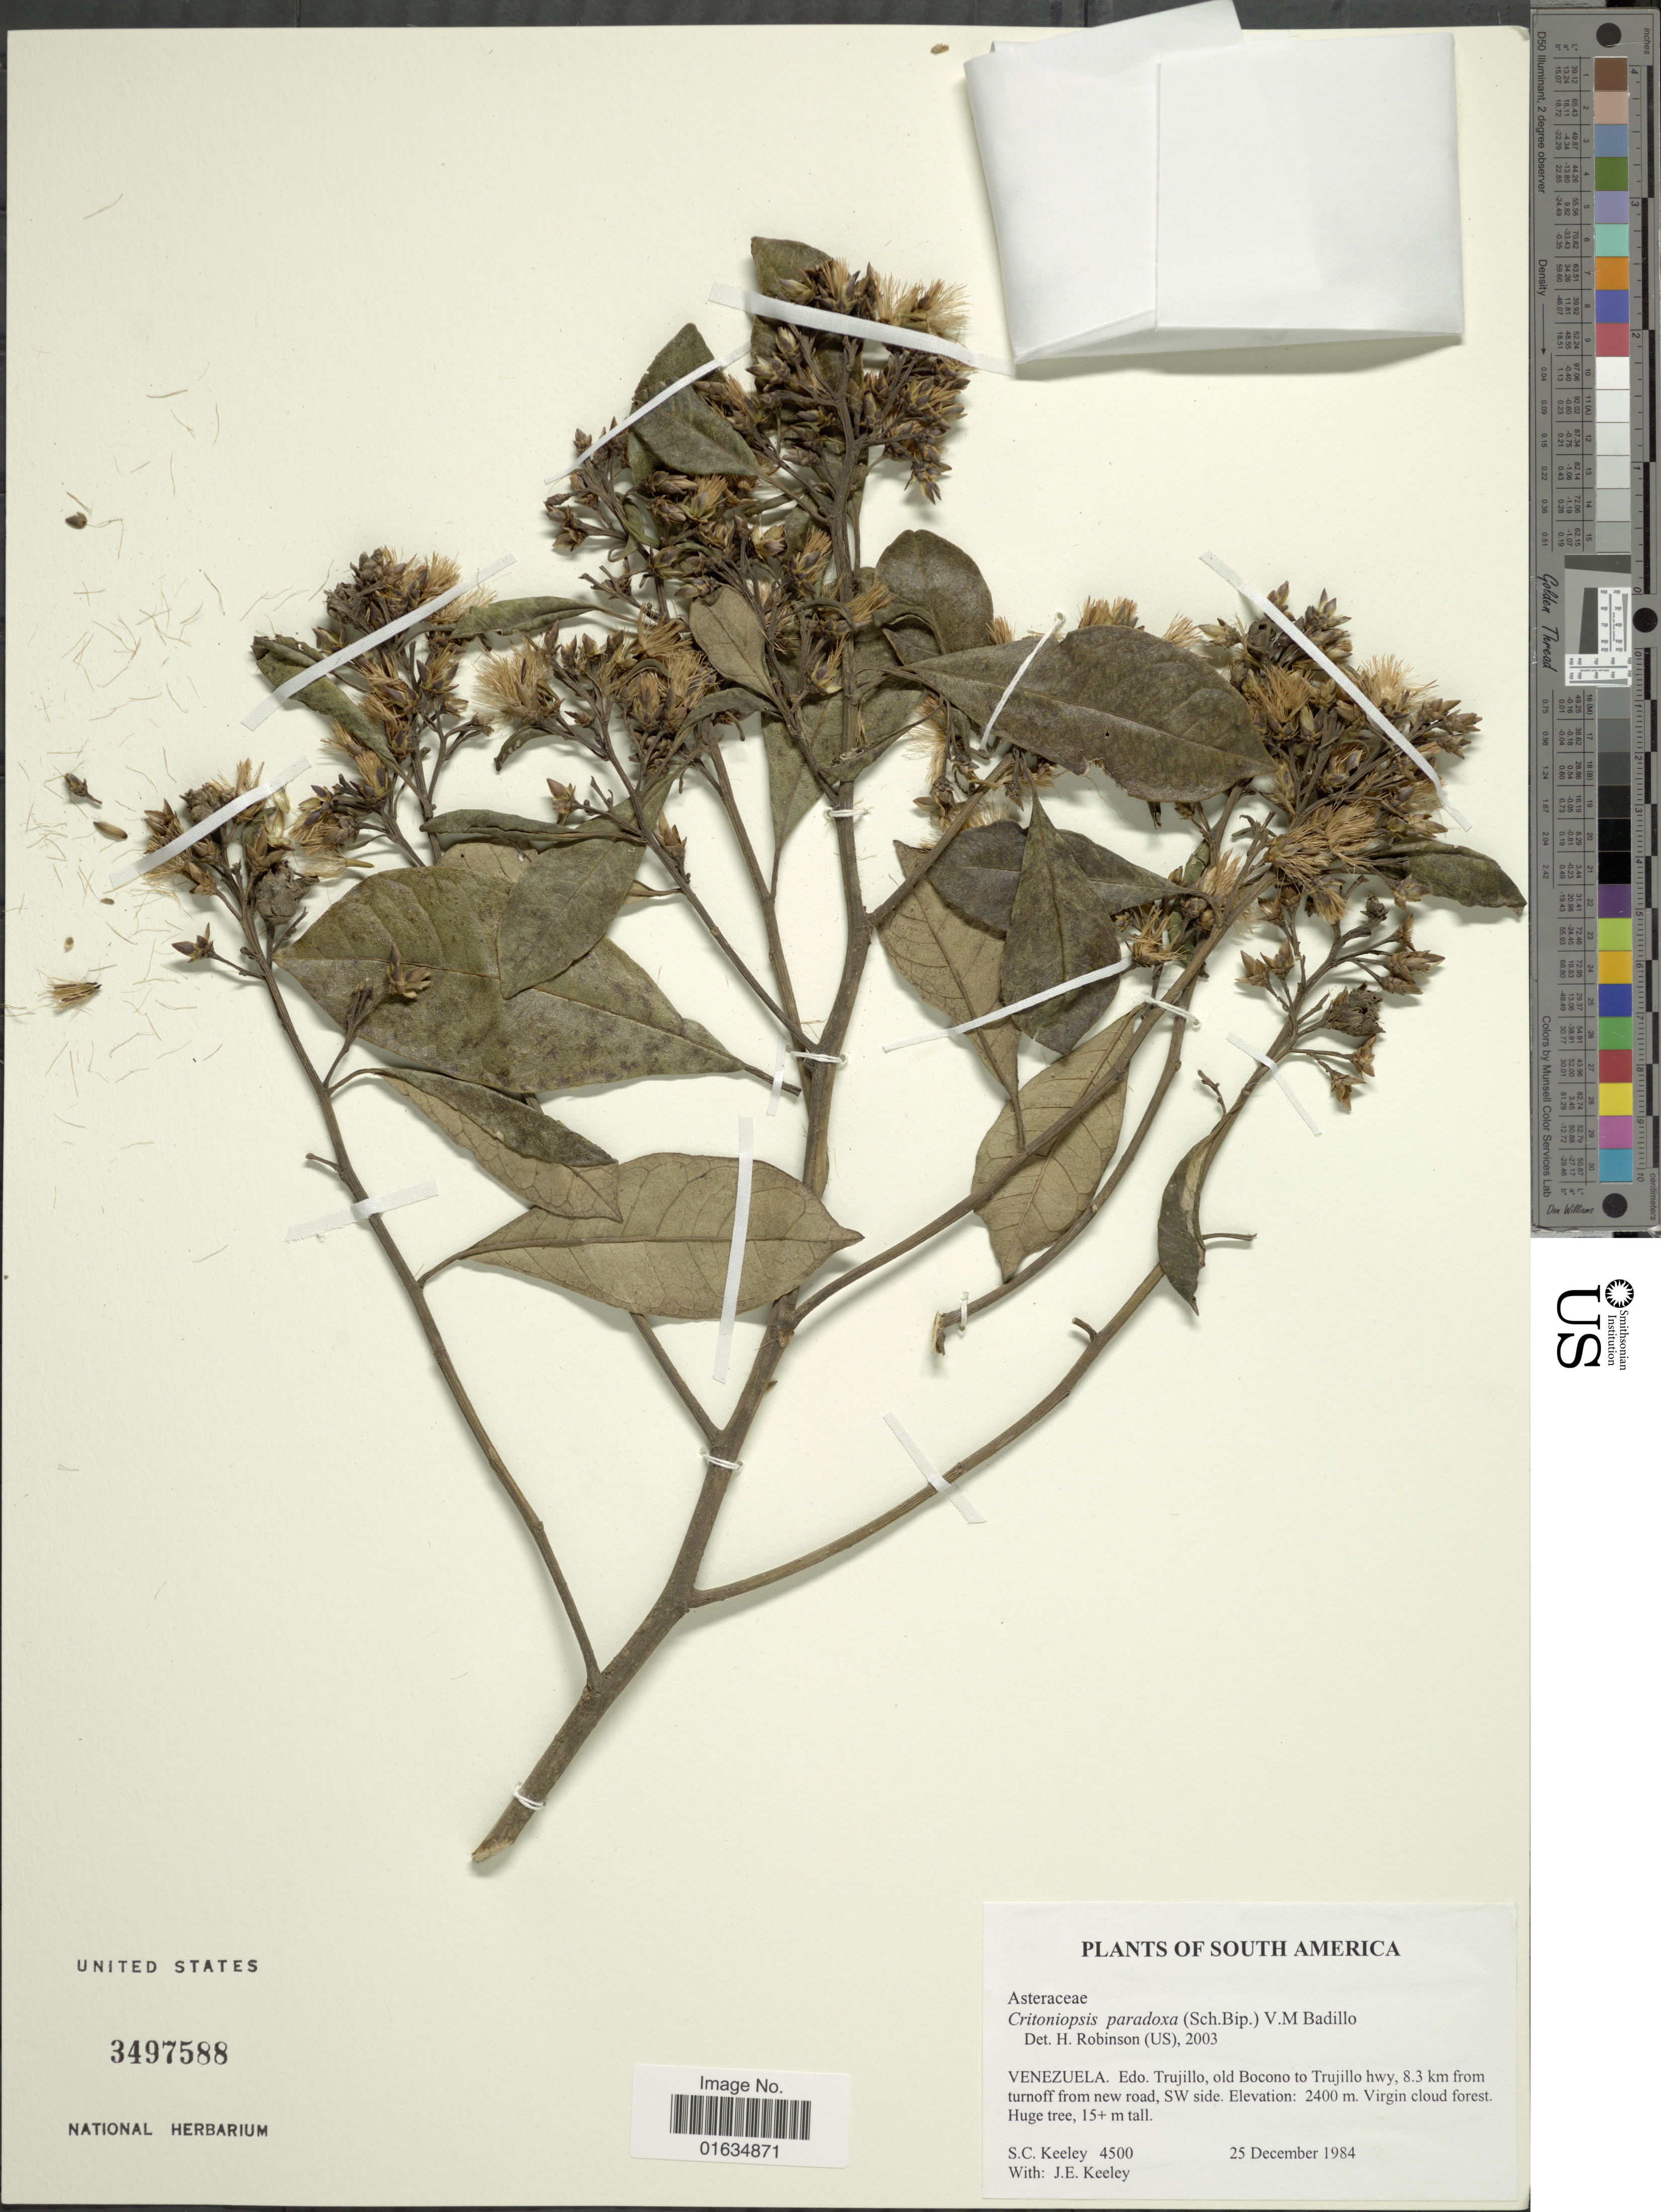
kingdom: Plantae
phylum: Tracheophyta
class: Magnoliopsida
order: Asterales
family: Asteraceae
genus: Tephrothamnus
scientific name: Tephrothamnus paradoxa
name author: Sch. Bip.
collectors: S. C. Keeley & J. E. Keeley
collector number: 4500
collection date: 1984-12-25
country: Venezuela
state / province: Trujillo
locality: Edo. Trujillo, old Bocono to Trujillo hwy, 8.3 km from turnoff from new road, SW side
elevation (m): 2400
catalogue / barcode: US 3497588